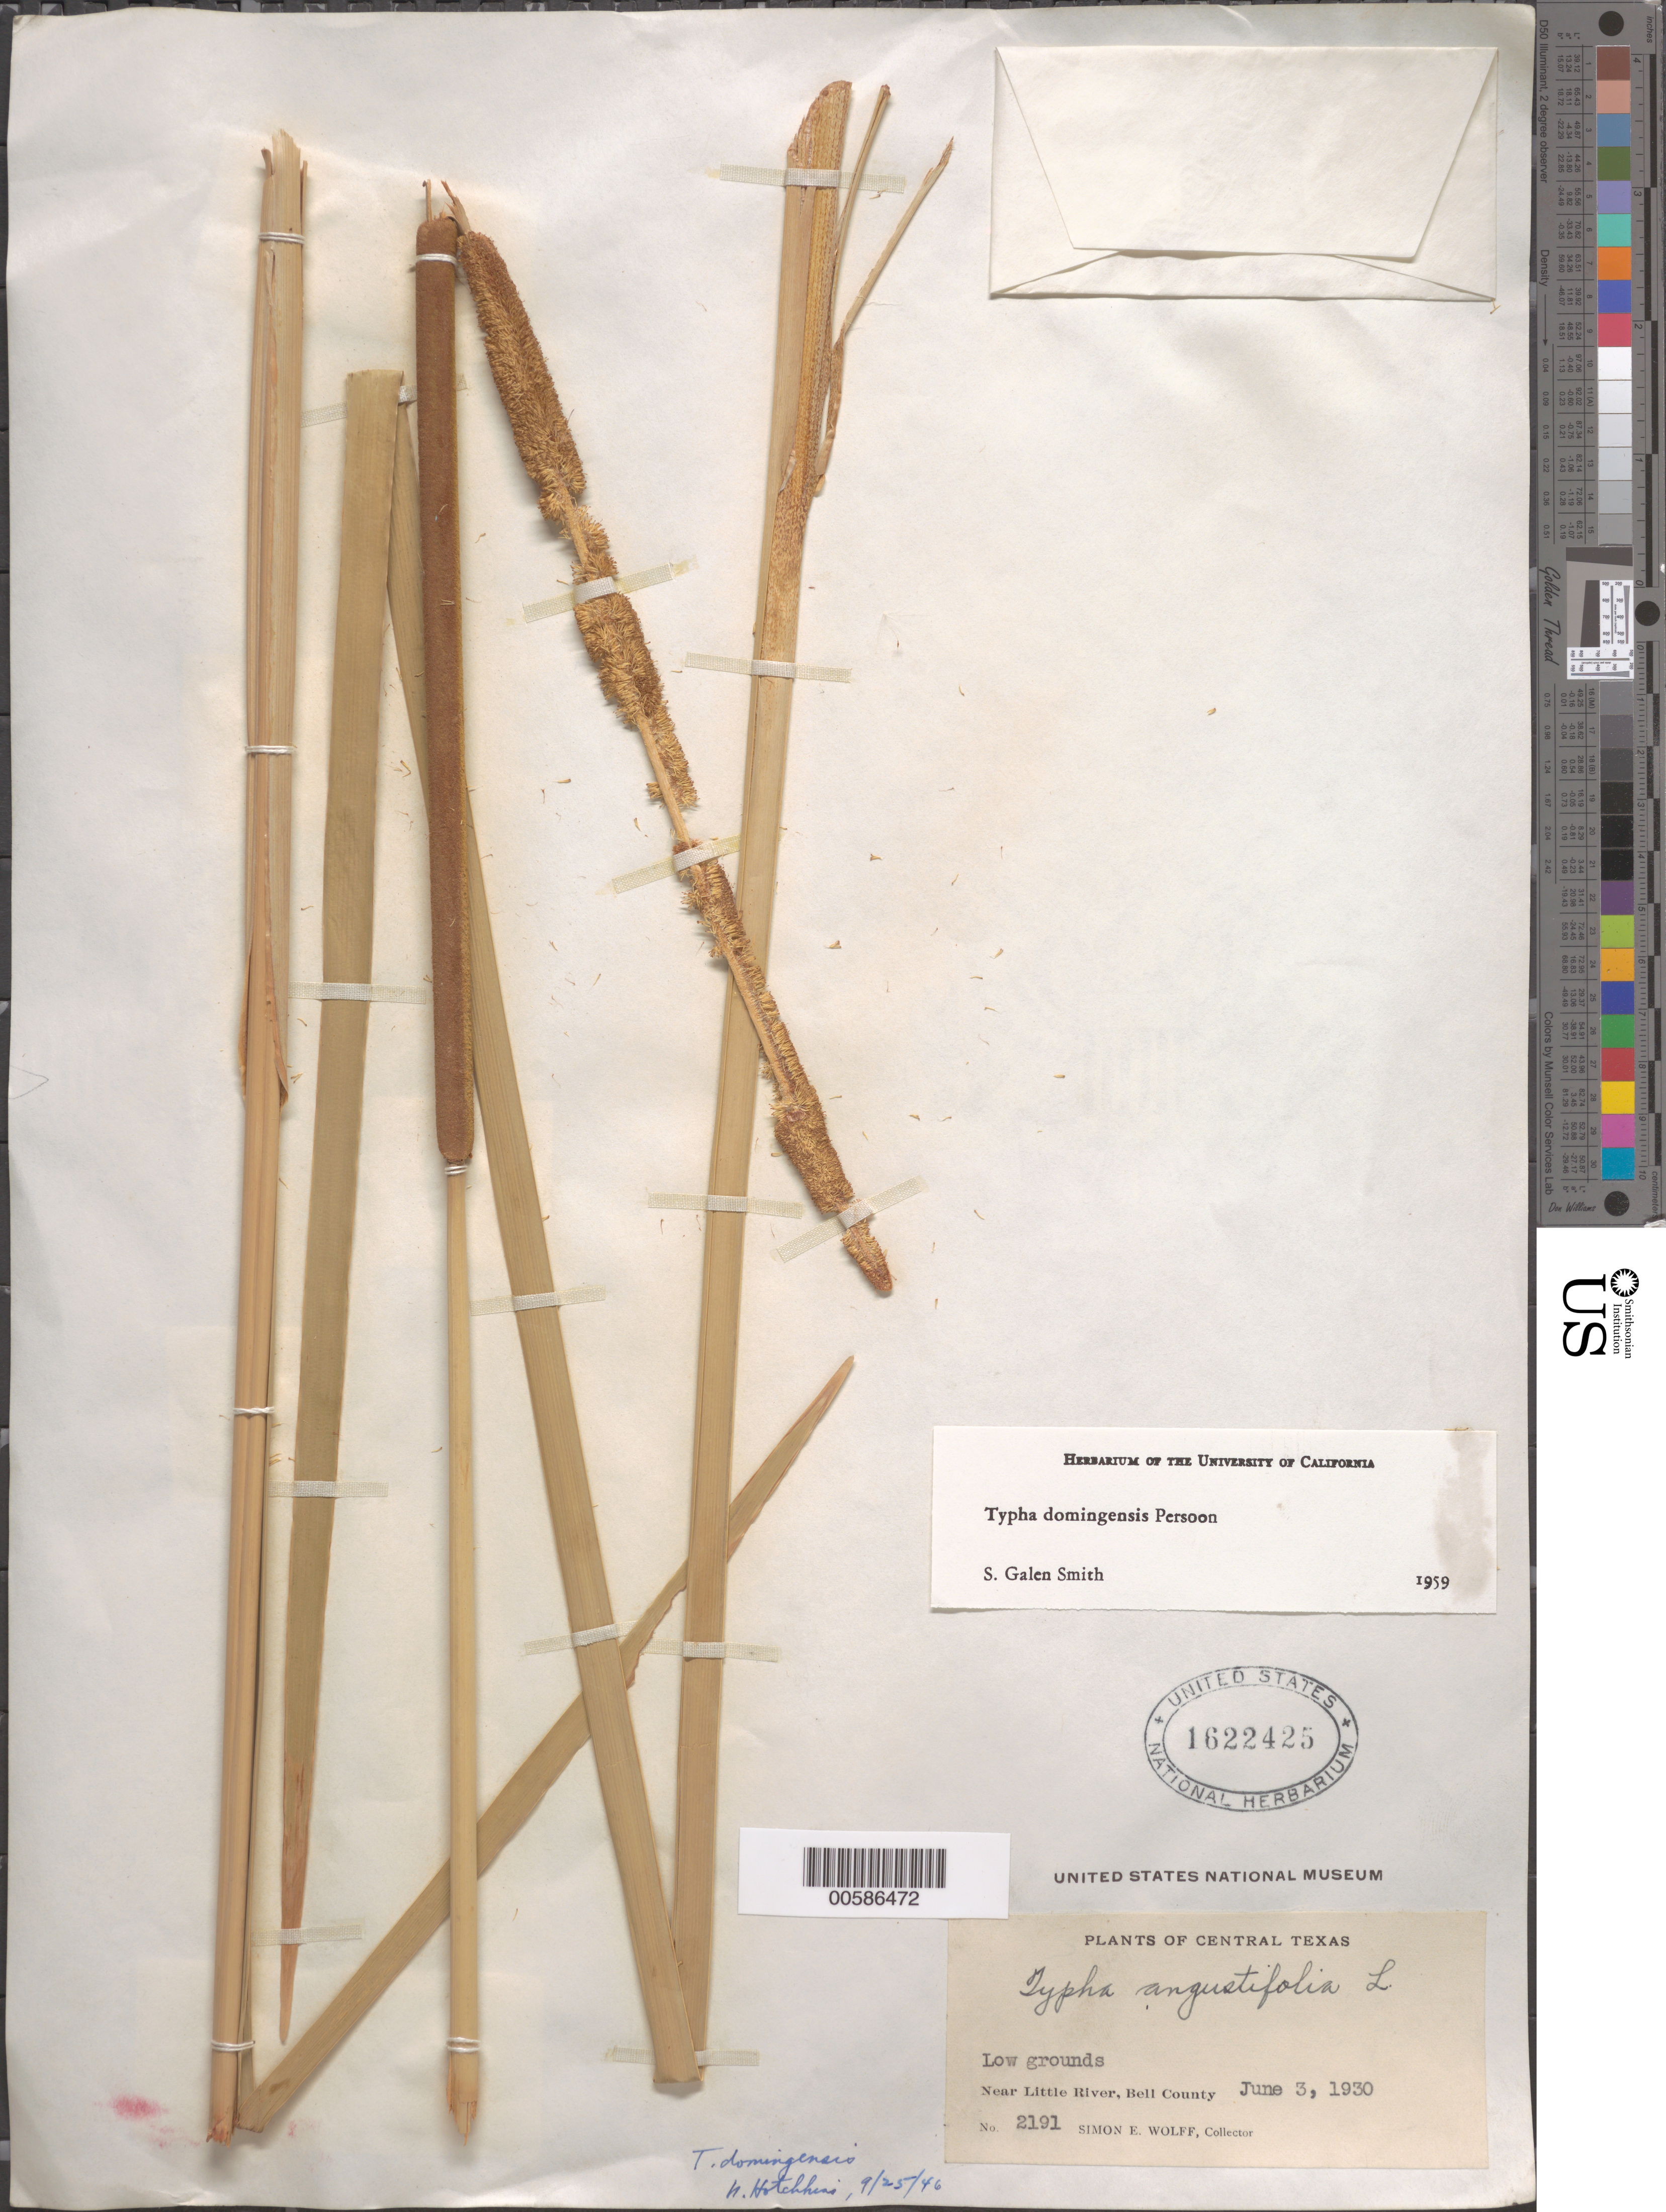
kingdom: Plantae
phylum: Tracheophyta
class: Liliopsida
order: Poales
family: Typhaceae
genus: Typha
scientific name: Typha domingensis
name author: Pers.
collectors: S. E. Wolff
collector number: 2191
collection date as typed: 03 Jun 1930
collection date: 1930-06-03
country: United States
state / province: Texas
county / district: Bell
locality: Near Little River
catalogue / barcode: US 1622425